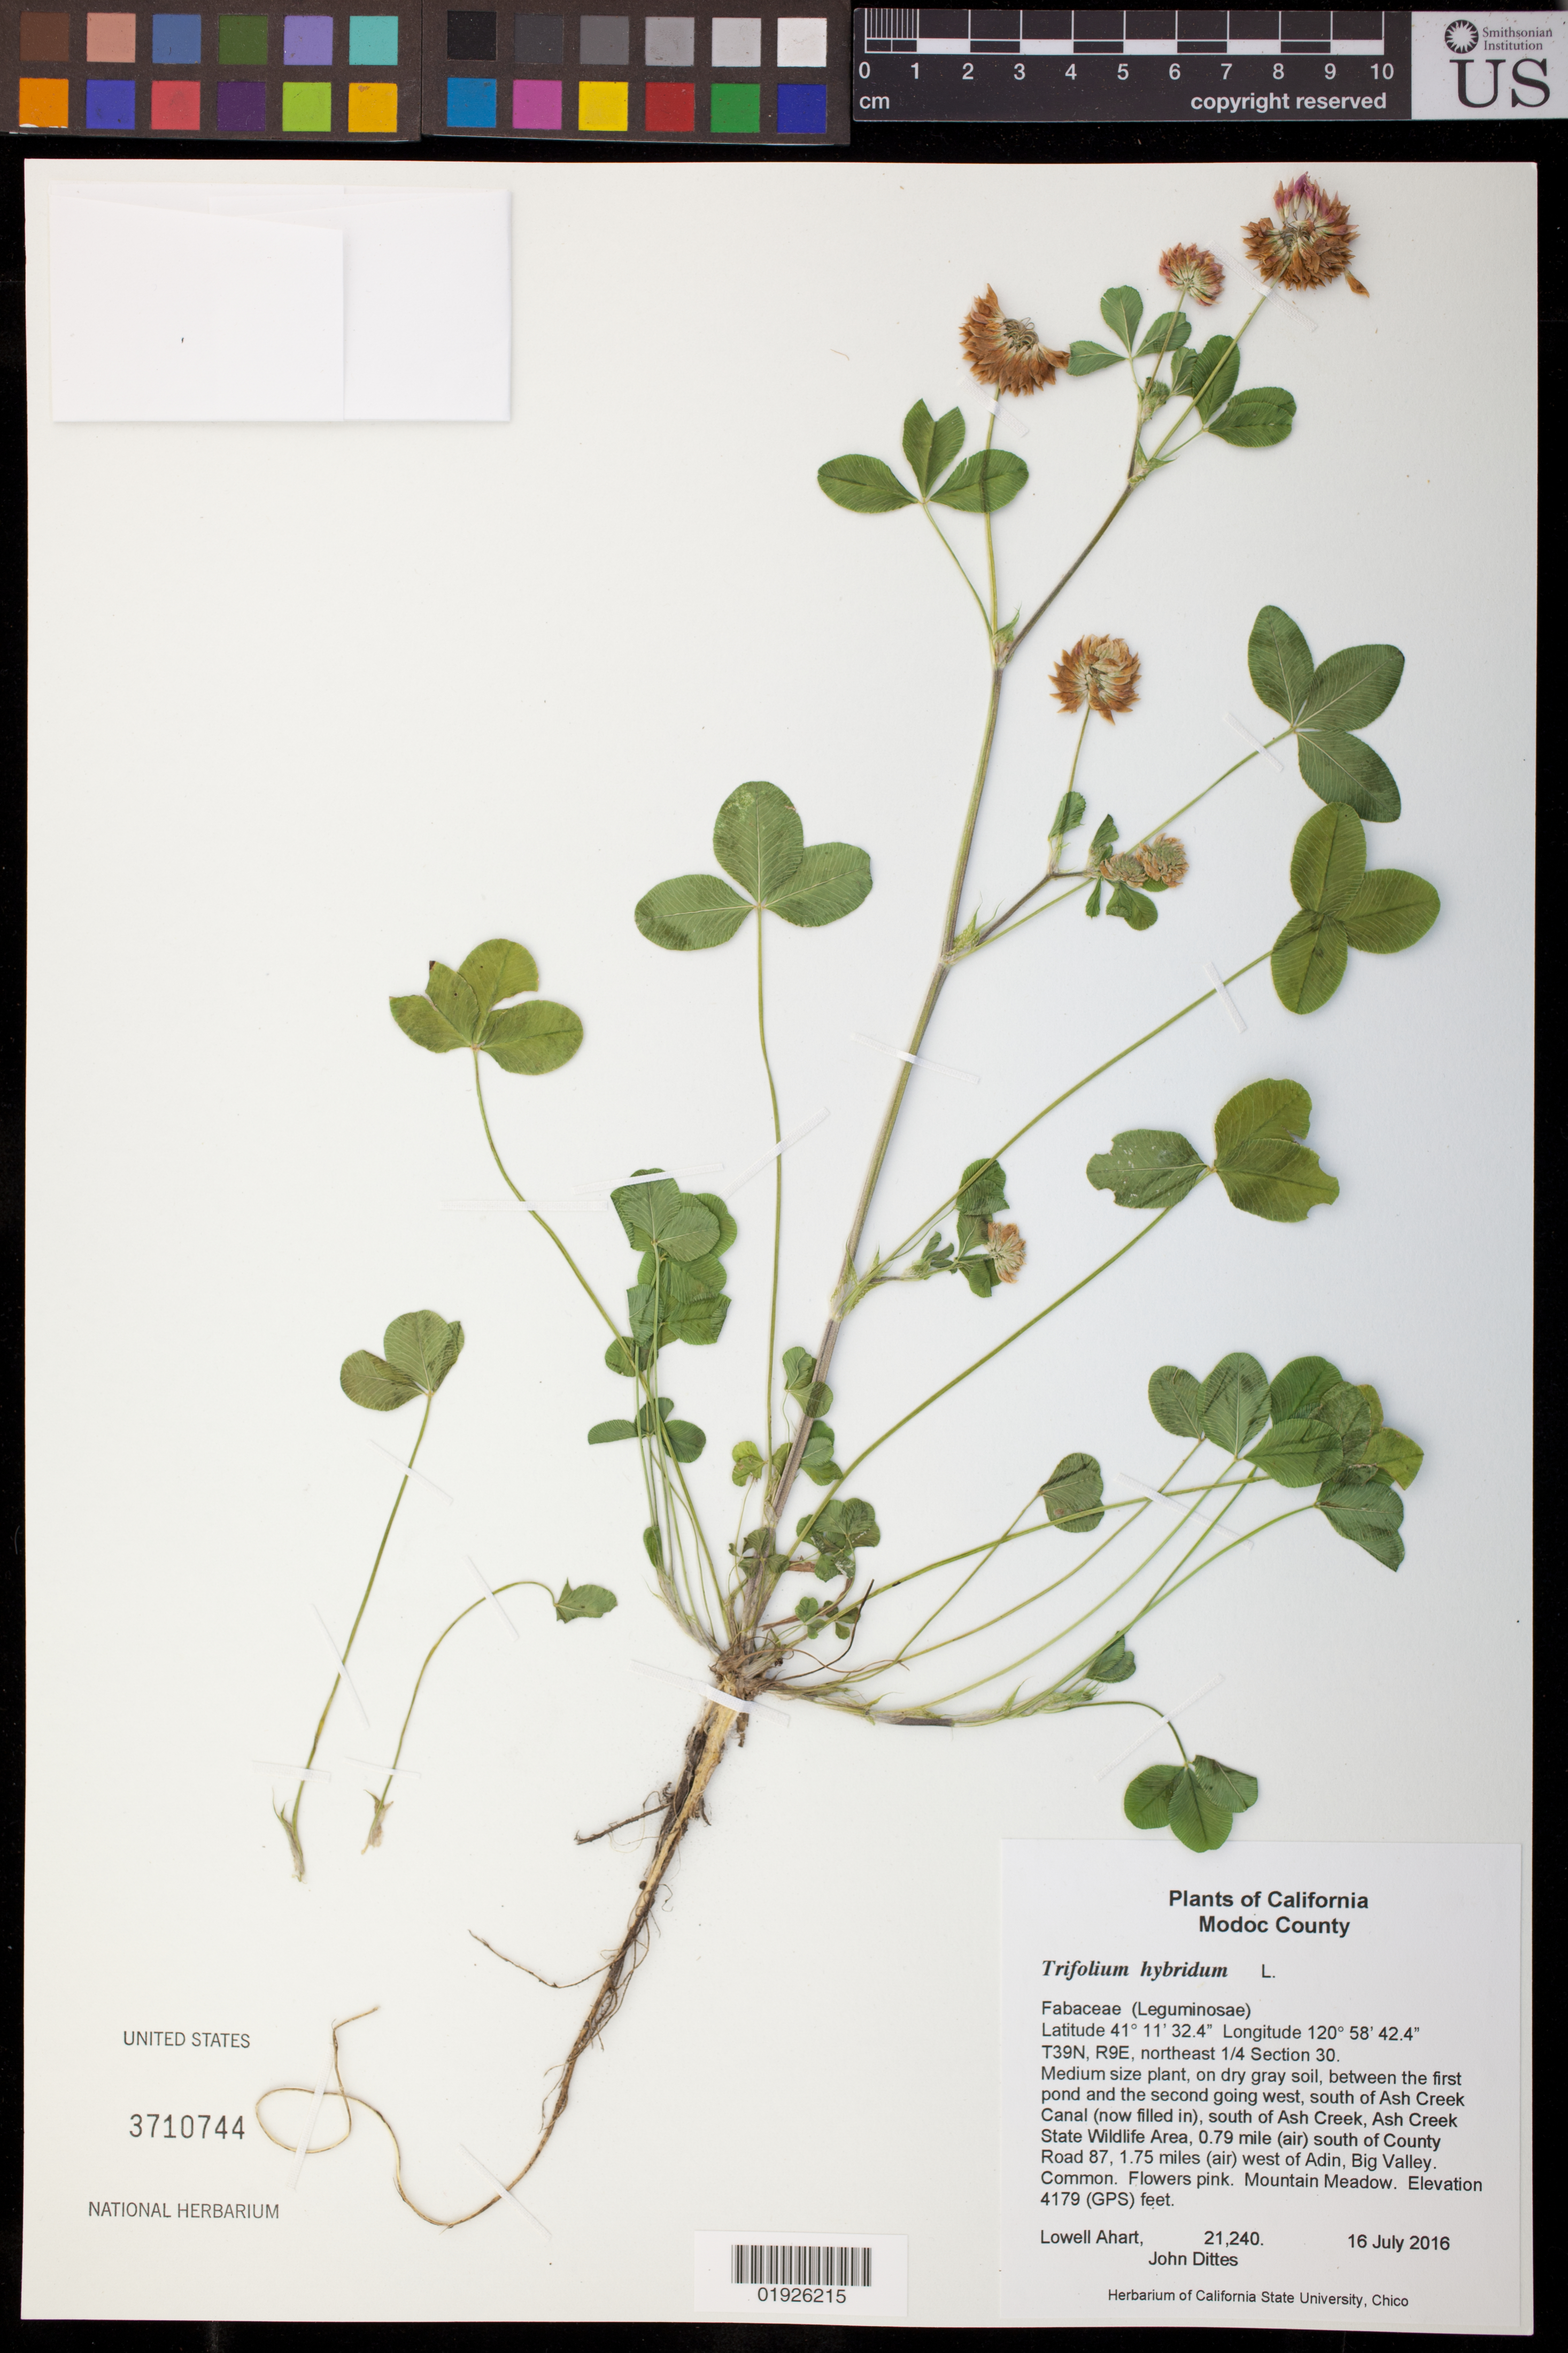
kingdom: Plantae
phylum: Tracheophyta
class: Magnoliopsida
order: Fabales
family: Fabaceae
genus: Trifolium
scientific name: Trifolium hybridum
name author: L.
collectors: L. Ahart & J. Dittes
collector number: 21240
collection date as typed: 16 July 2016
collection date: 2016-07-16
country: United States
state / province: California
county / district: Lassen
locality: T39N, R9E, northeast 1/4 section 30. Between the forest pond and the second going west, south of Ash Creek Canal (now filled in), south of Ash Creek, Ash Creek State Wildlife Area, 0.79 mile (air) south of County Road 87, 1.75 miles (air) west of Adin, Big Valley.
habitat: Mountain meadow, on dry gray soil.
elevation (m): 1274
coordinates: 41 11 32.4, 120 58 42.4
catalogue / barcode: US 3710744